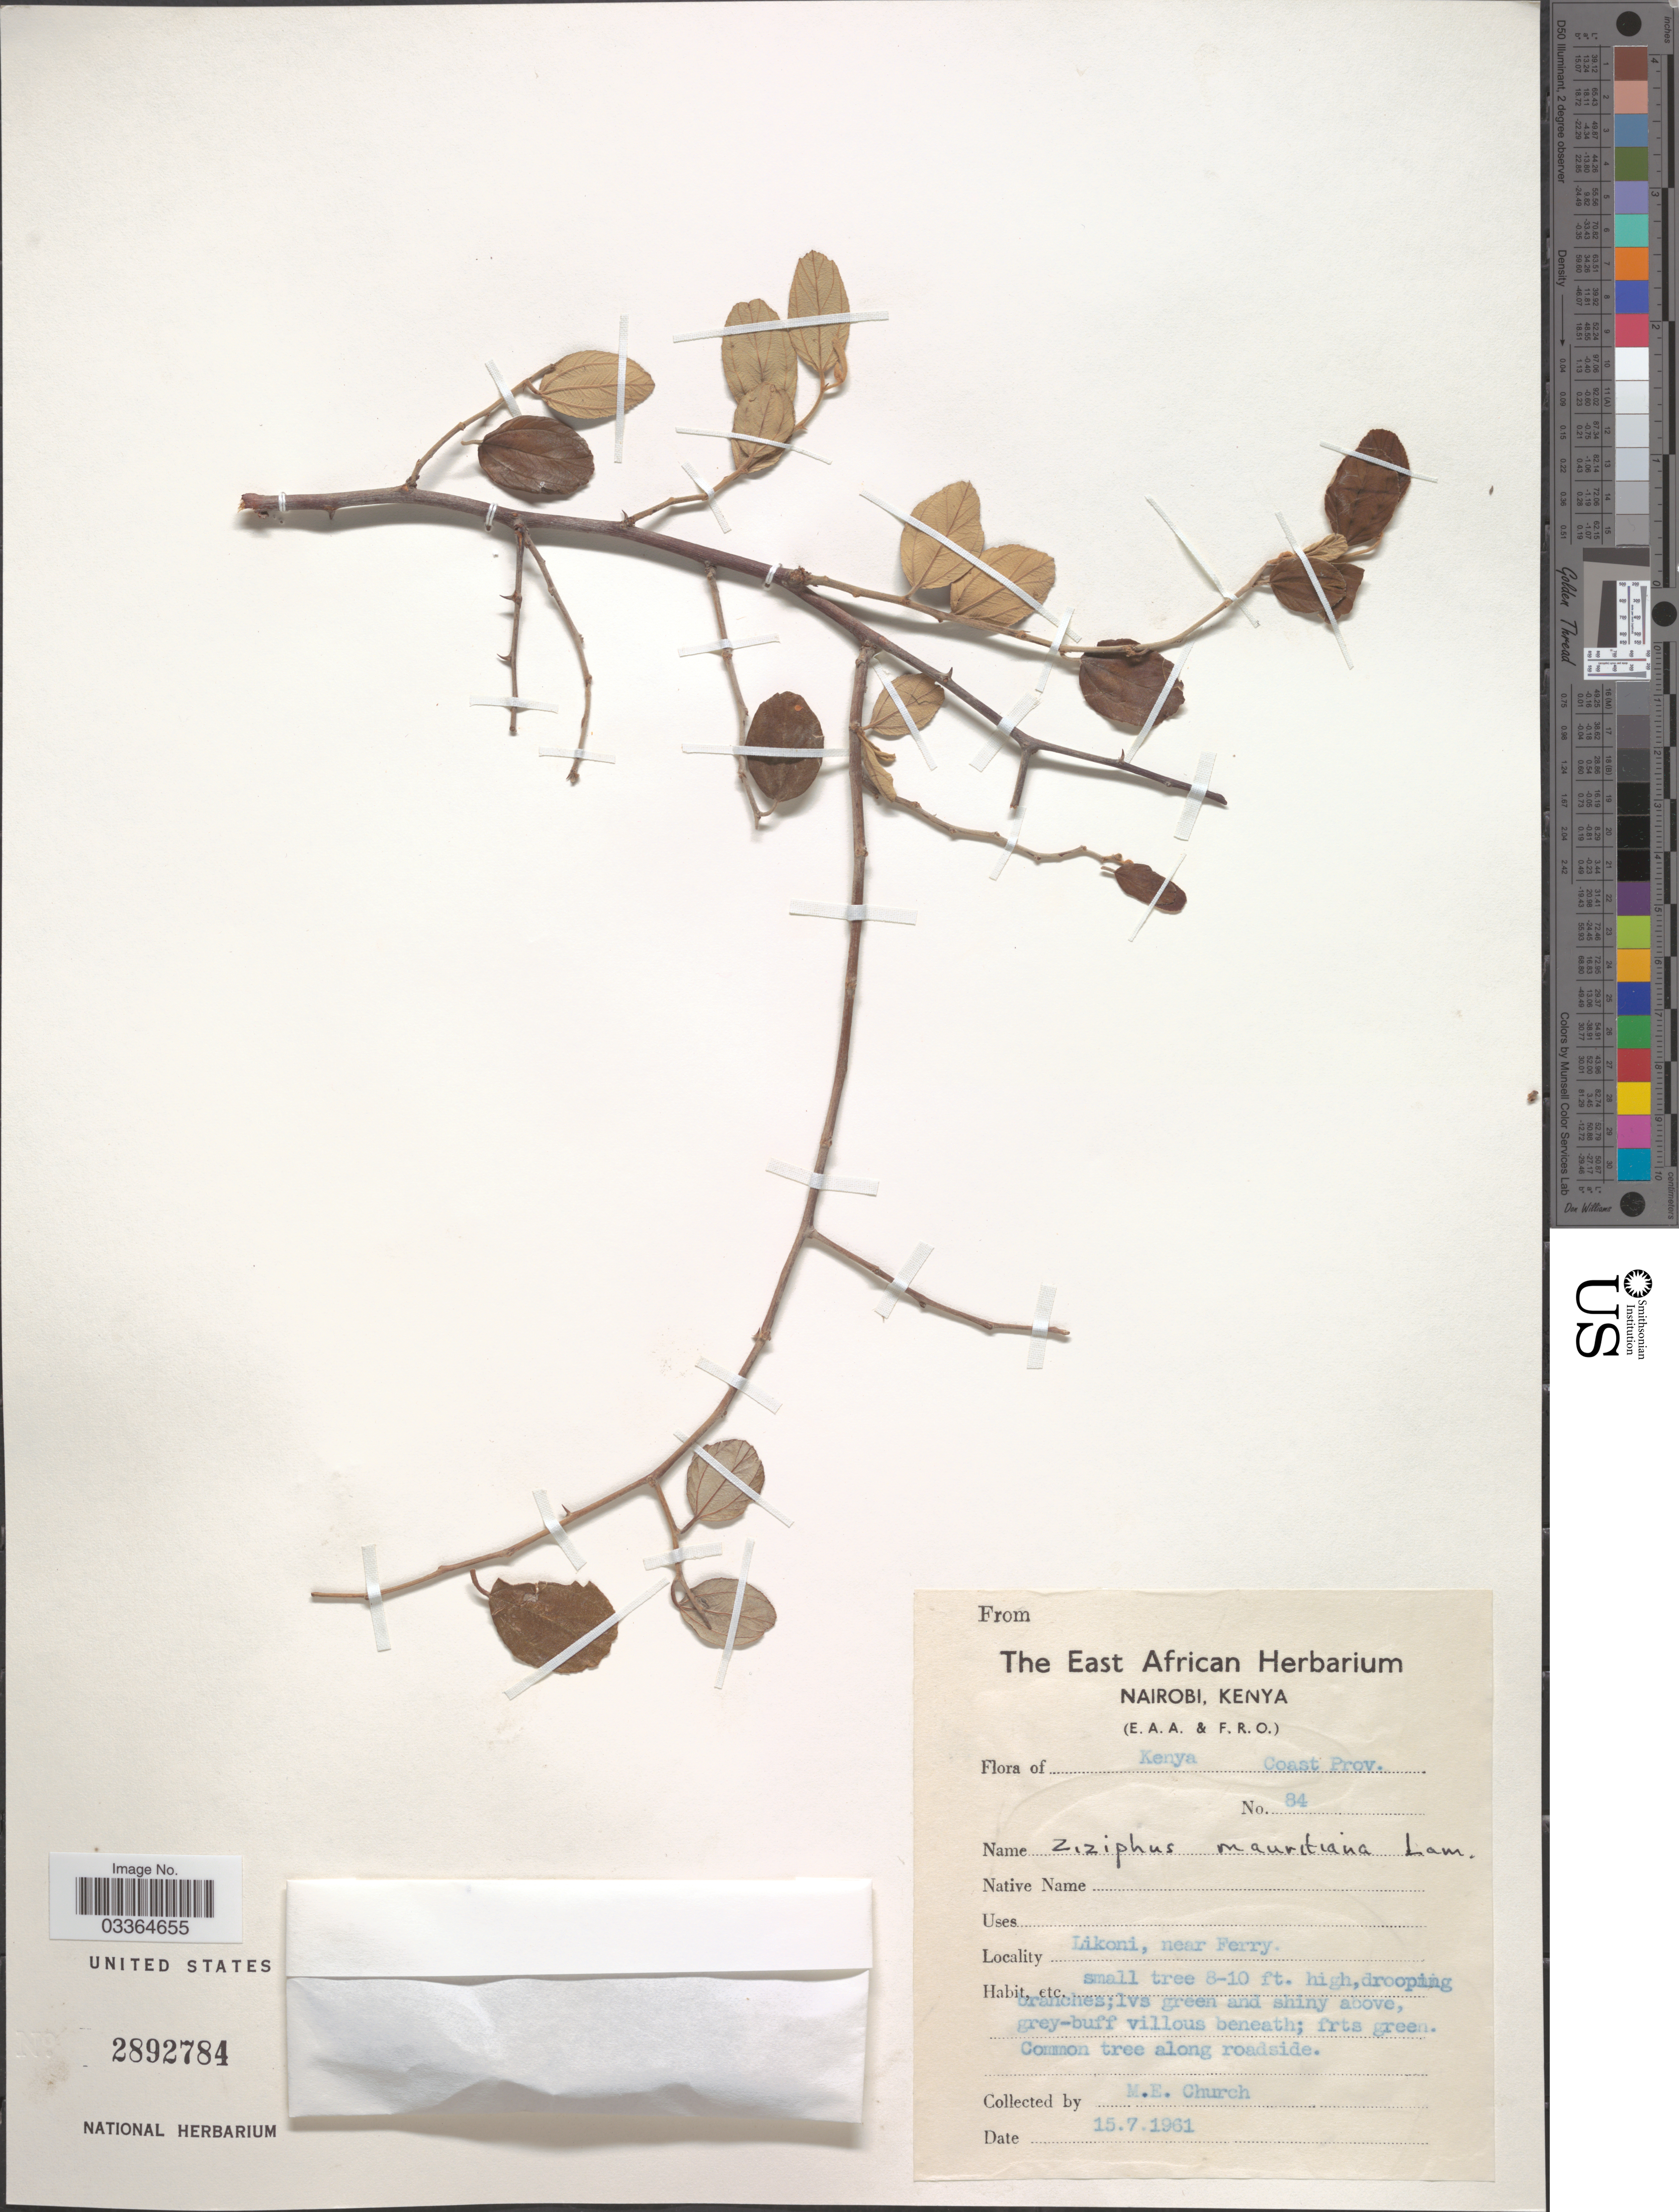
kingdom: Plantae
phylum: Tracheophyta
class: Magnoliopsida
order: Rosales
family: Rhamnaceae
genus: Ziziphus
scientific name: Ziziphus mauritiana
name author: Lam.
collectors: M. Church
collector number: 84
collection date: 1961-07-15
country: Kenya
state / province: Mombasa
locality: Coast Prov. Likoni, near Ferry.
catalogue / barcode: US 2892784